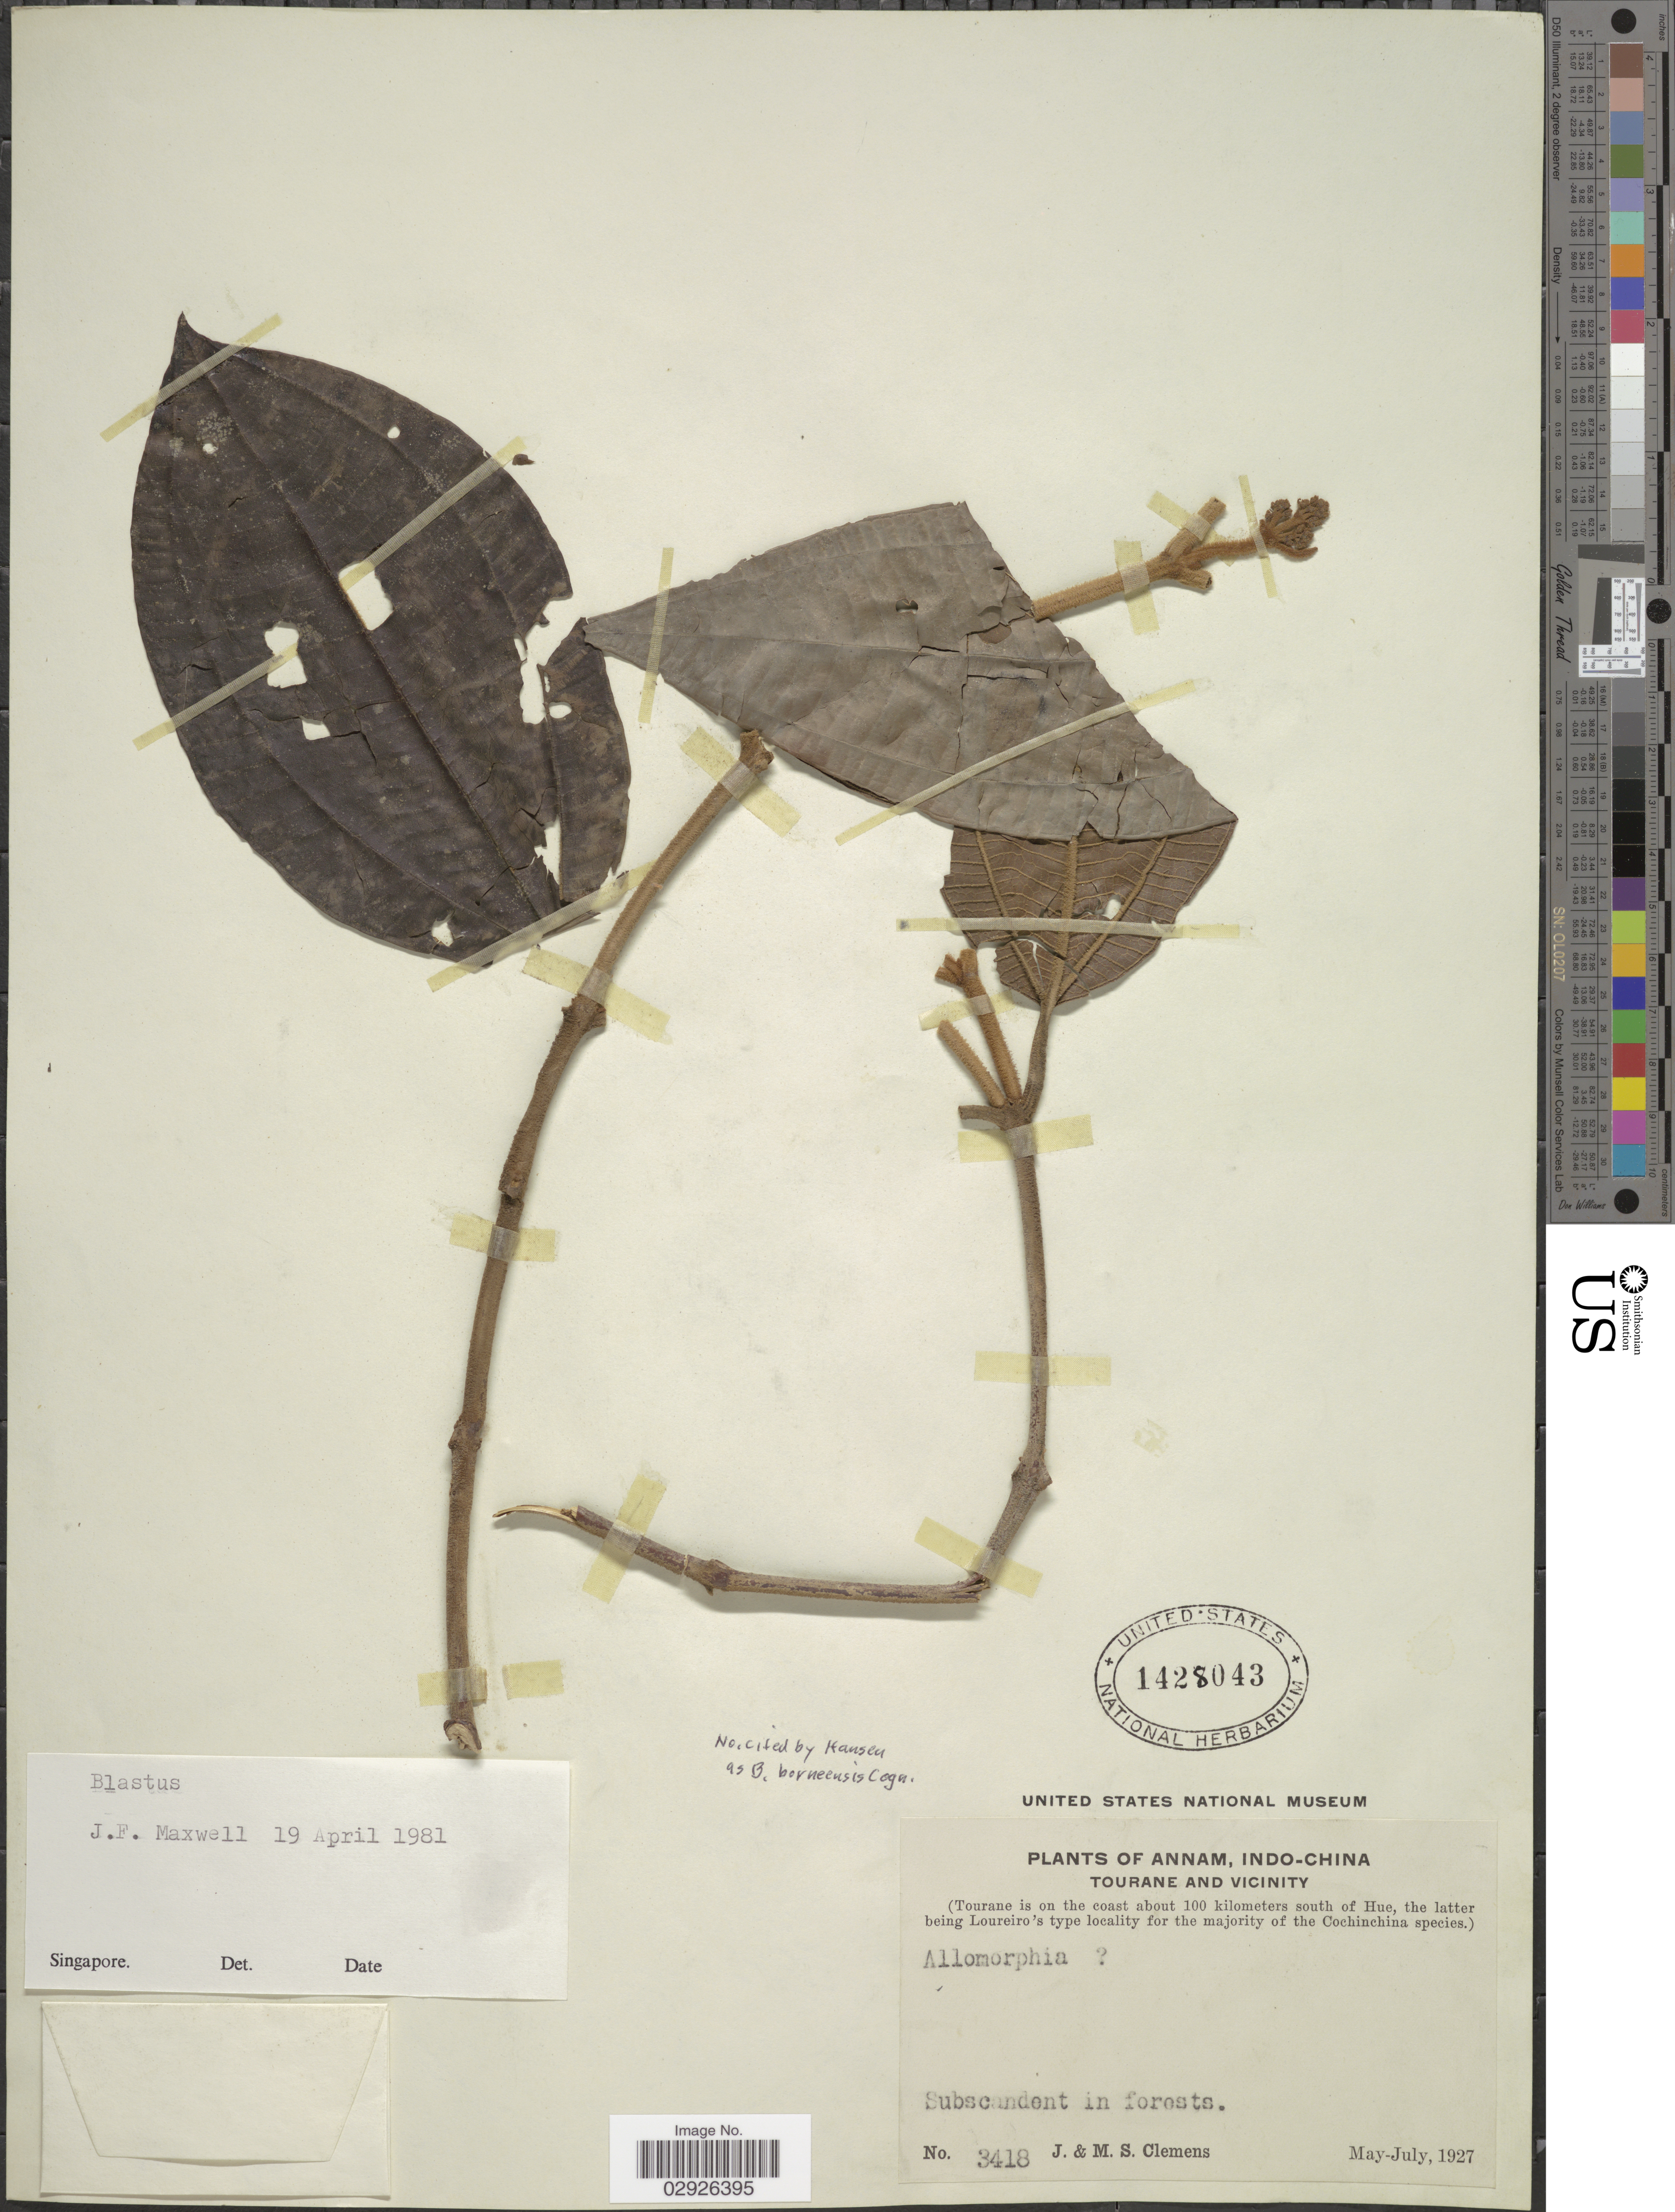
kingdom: Plantae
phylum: Tracheophyta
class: Magnoliopsida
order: Myrtales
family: Melastomataceae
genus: Blastus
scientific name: Blastus borneensis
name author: Cogn. ex Boerl.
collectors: J. Clemens & M. S. Clemens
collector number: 3418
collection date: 1927-05/1927-07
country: Vietnam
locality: Annam, Indo-China, Tourane and vicinity (Tourane is on the coast about 100 kilometers south of Hue).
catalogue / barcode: US 1428043